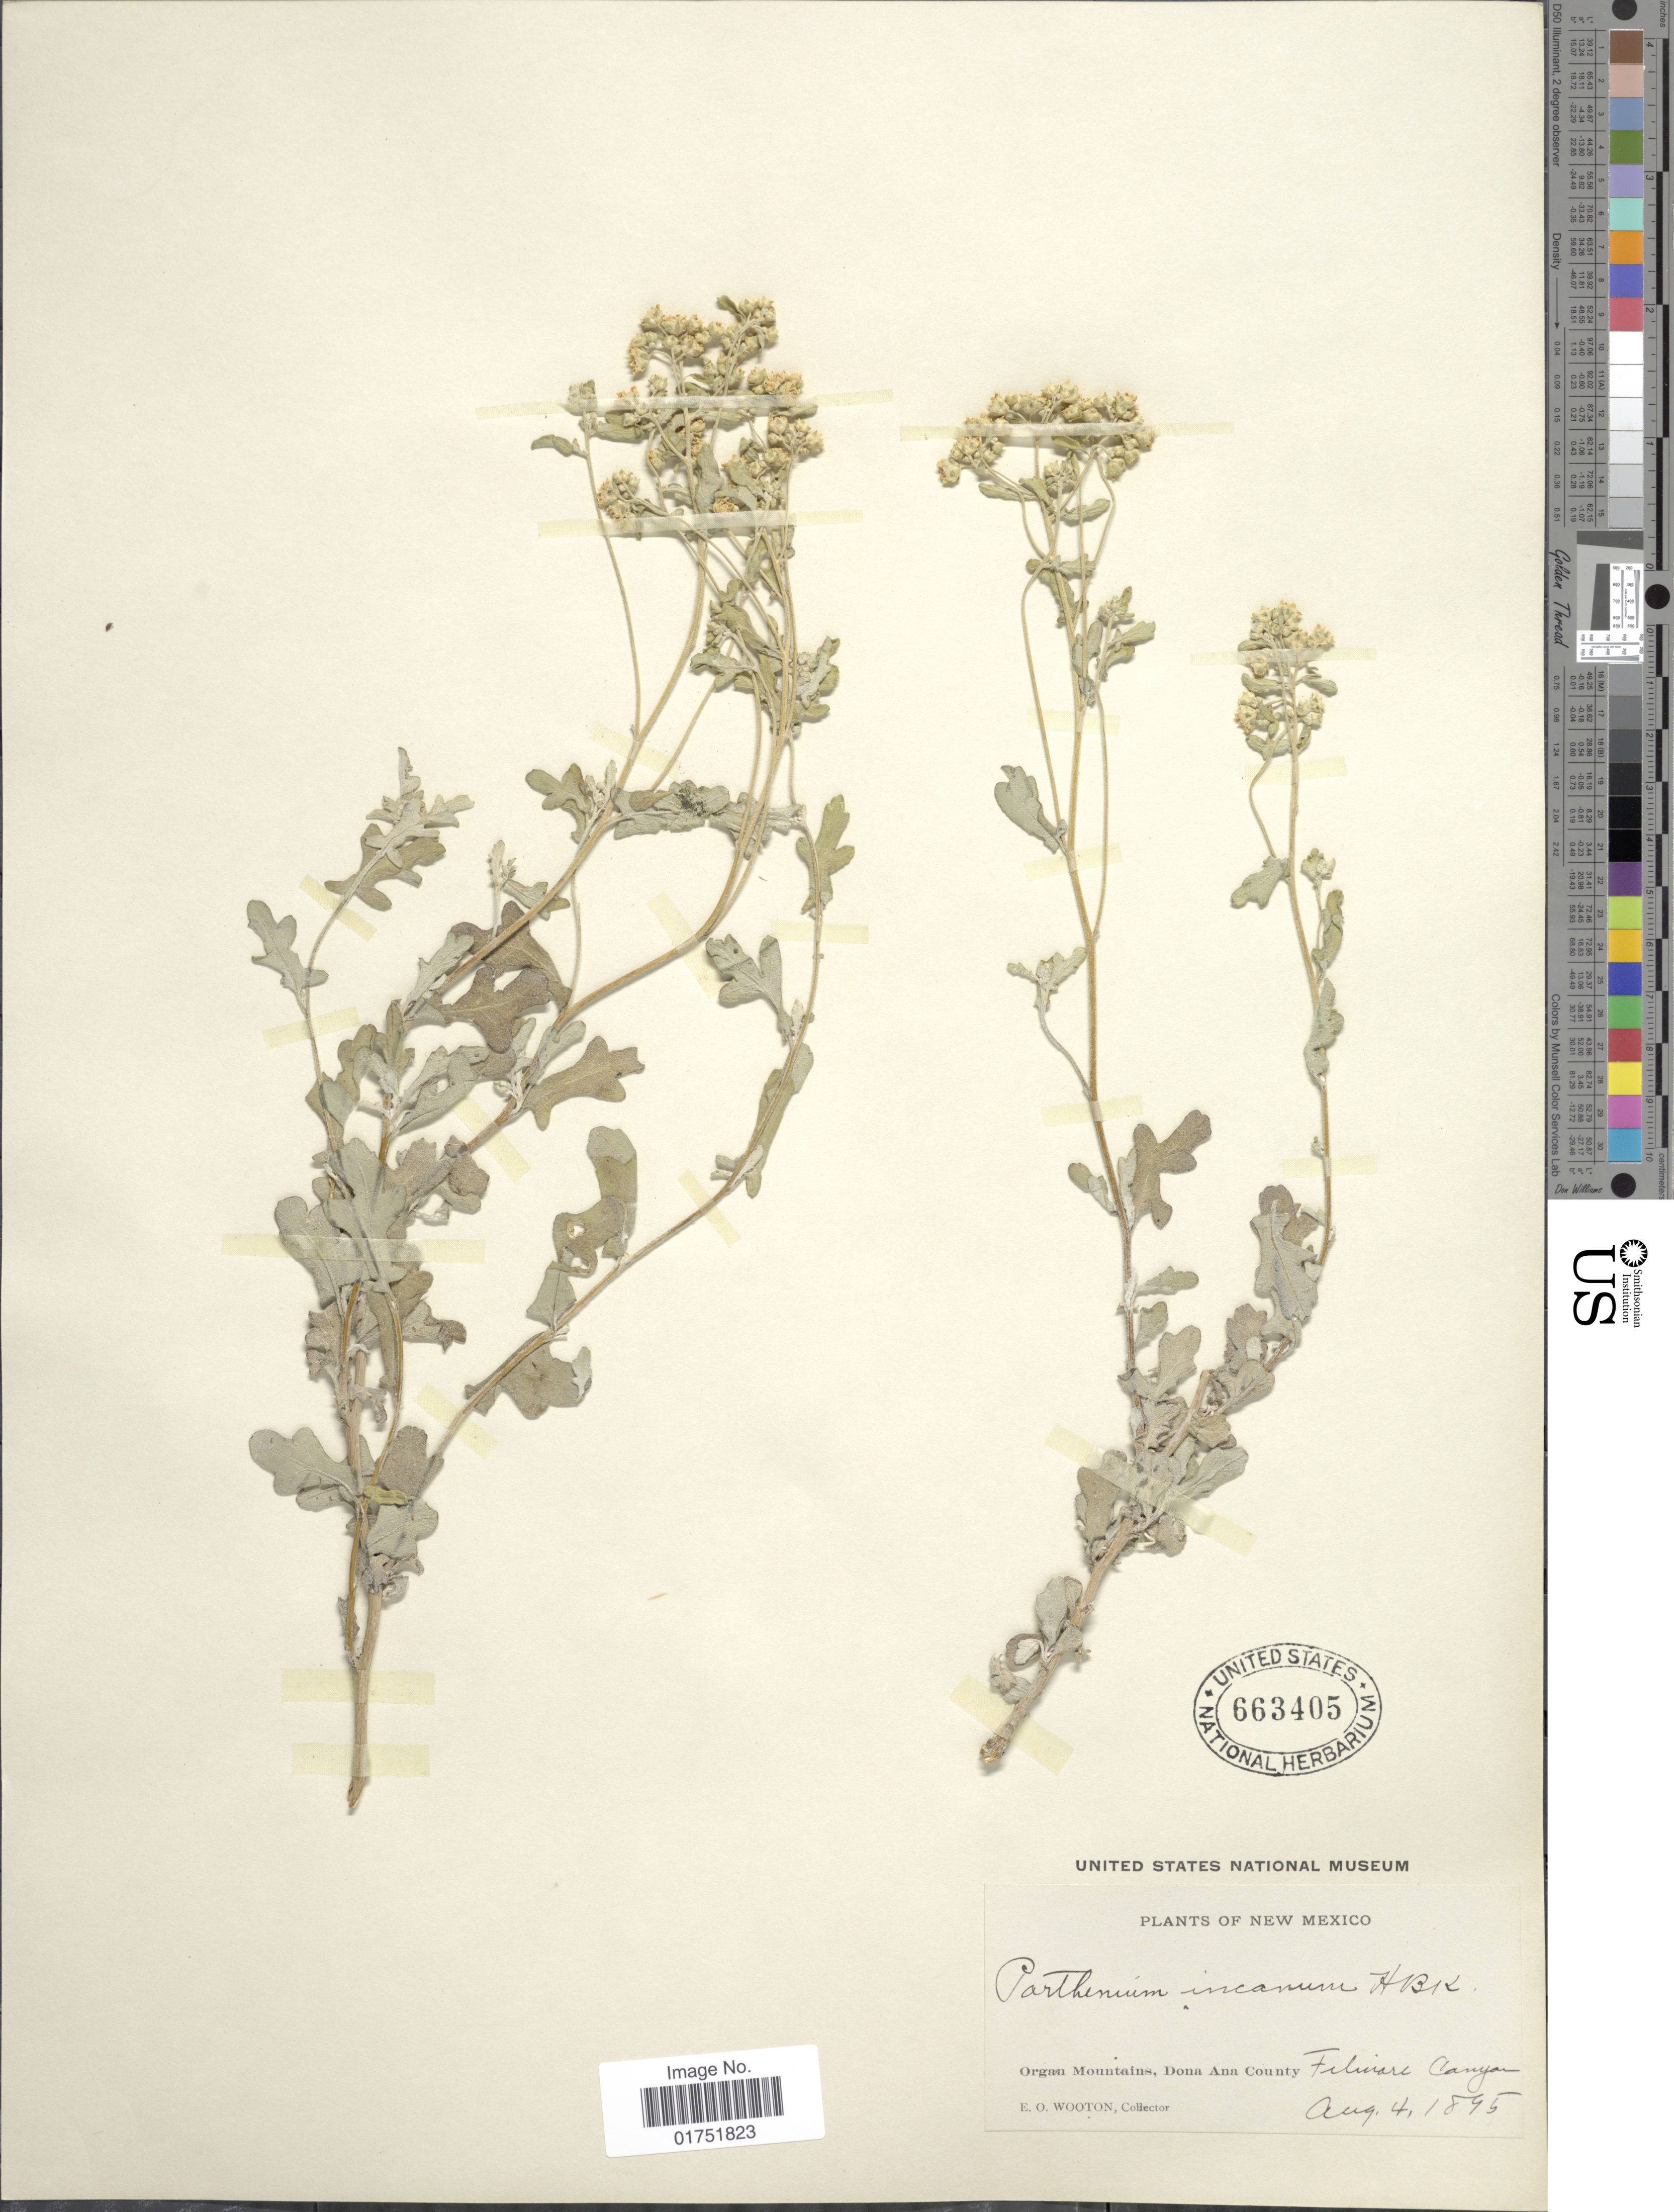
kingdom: Plantae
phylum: Tracheophyta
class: Magnoliopsida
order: Asterales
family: Asteraceae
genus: Parthenium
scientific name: Parthenium incanum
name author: Kunth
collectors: E. O. Wooton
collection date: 1895-08-04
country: United States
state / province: New Mexico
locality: Organ Mountains, Dona Ana County, Felinare Canyon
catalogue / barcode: US 663405